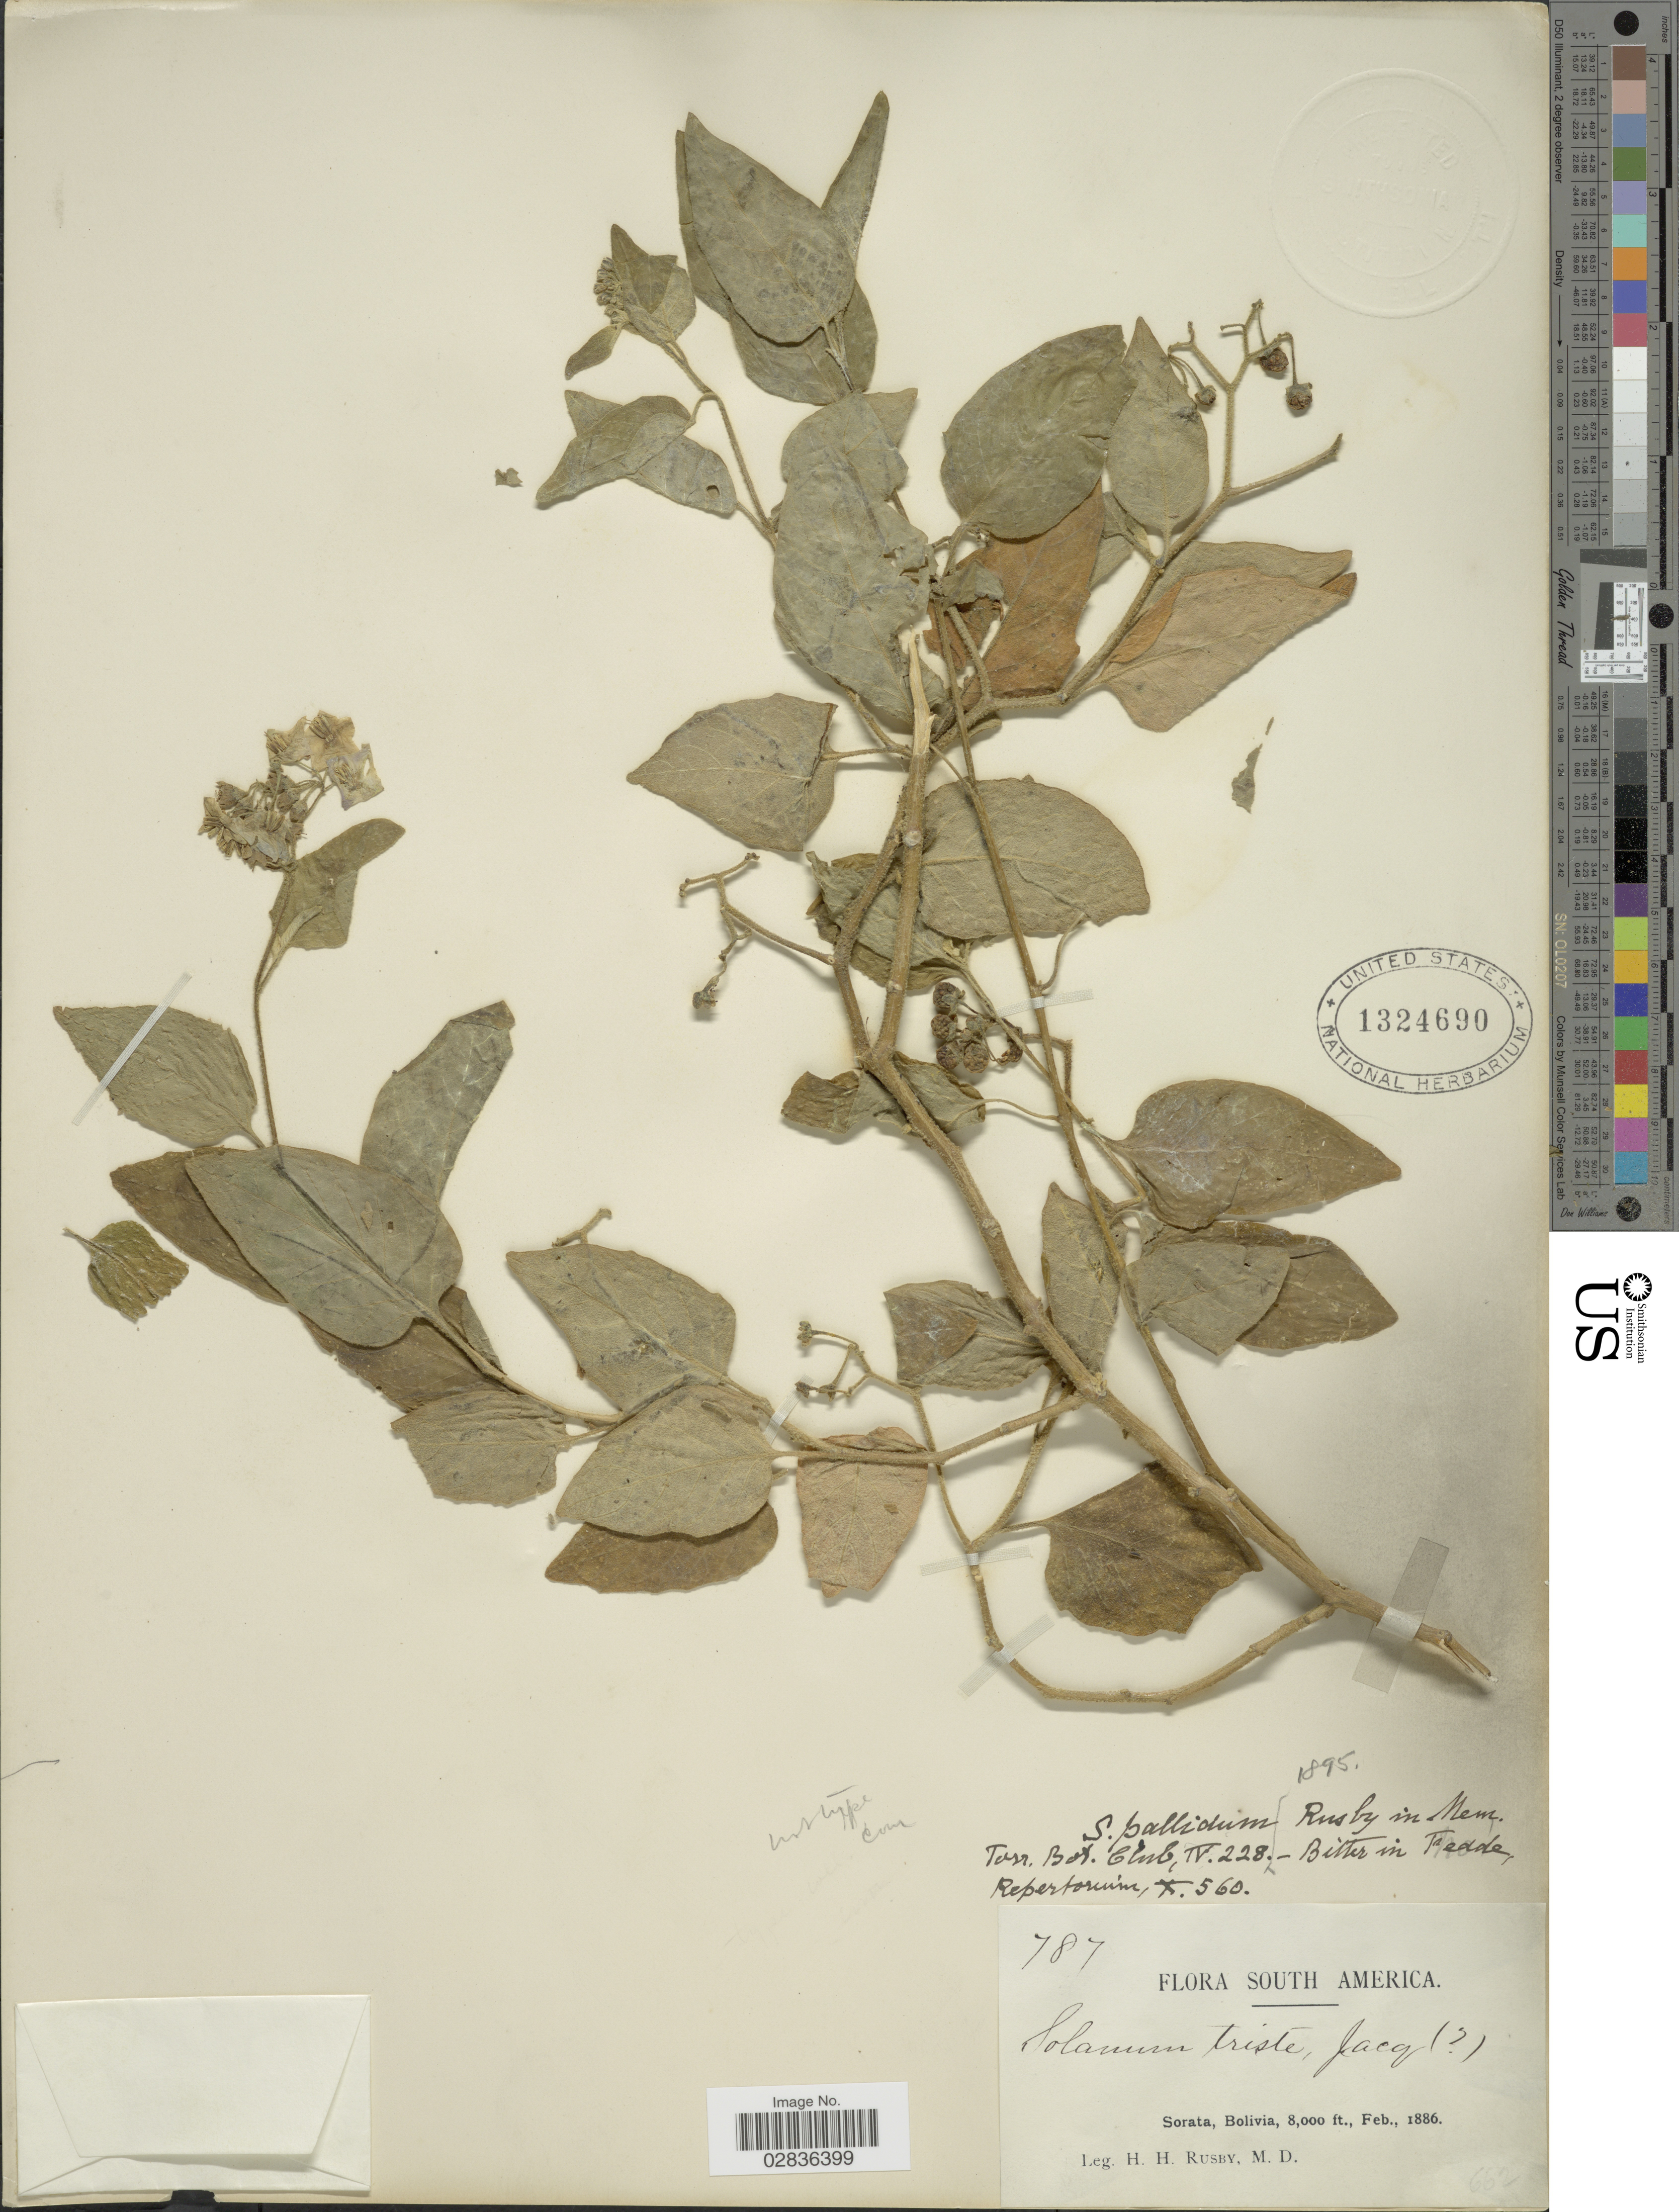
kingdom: Plantae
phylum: Tracheophyta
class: Magnoliopsida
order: Solanales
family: Solanaceae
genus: Solanum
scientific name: Solanum pallidum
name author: Rusby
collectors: H. H. Rusby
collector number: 787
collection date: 1886-02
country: Bolivia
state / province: La Páz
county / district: Larecaja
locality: Sorata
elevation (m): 2438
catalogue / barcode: US 1324690